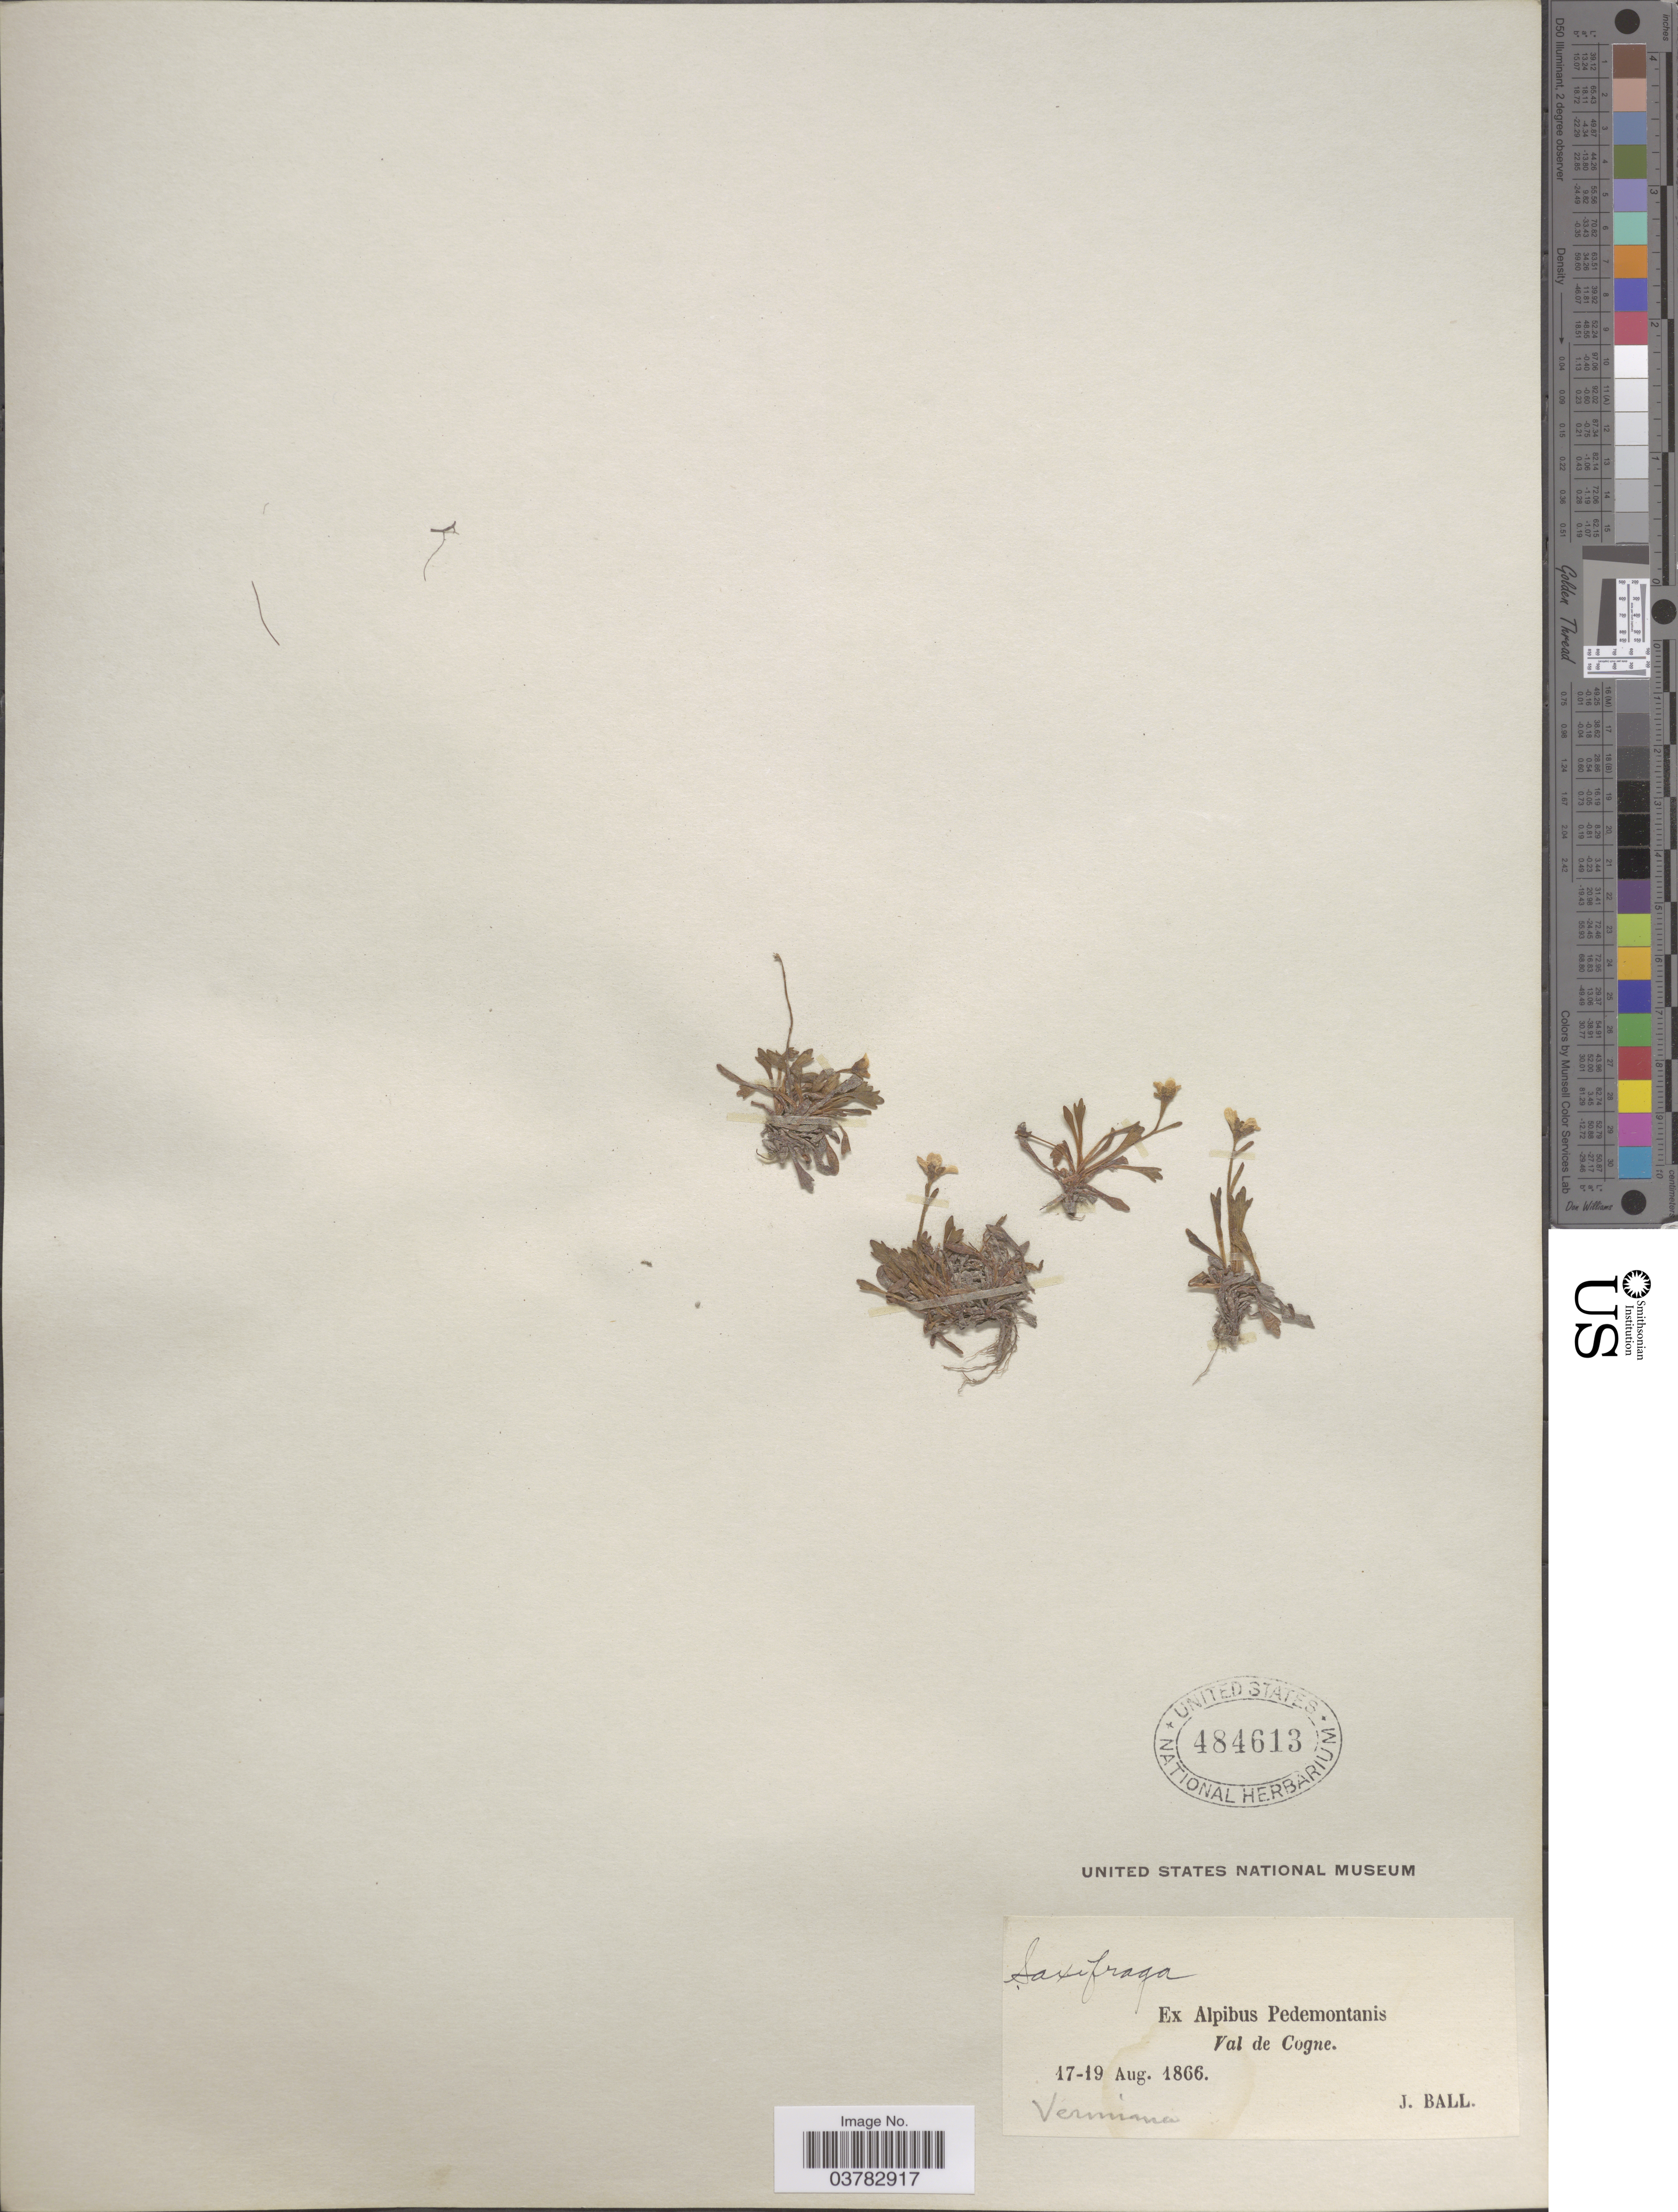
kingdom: Plantae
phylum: Tracheophyta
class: Magnoliopsida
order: Saxifragales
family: Saxifragaceae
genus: Saxifraga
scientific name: Saxifraga sp.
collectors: J. Ball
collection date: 1866-08-17/1866-08-19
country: Italy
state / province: Piedmont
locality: Ex Alpibus Pedemontanis Val de Cogne. Vermiana.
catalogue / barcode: US 484613